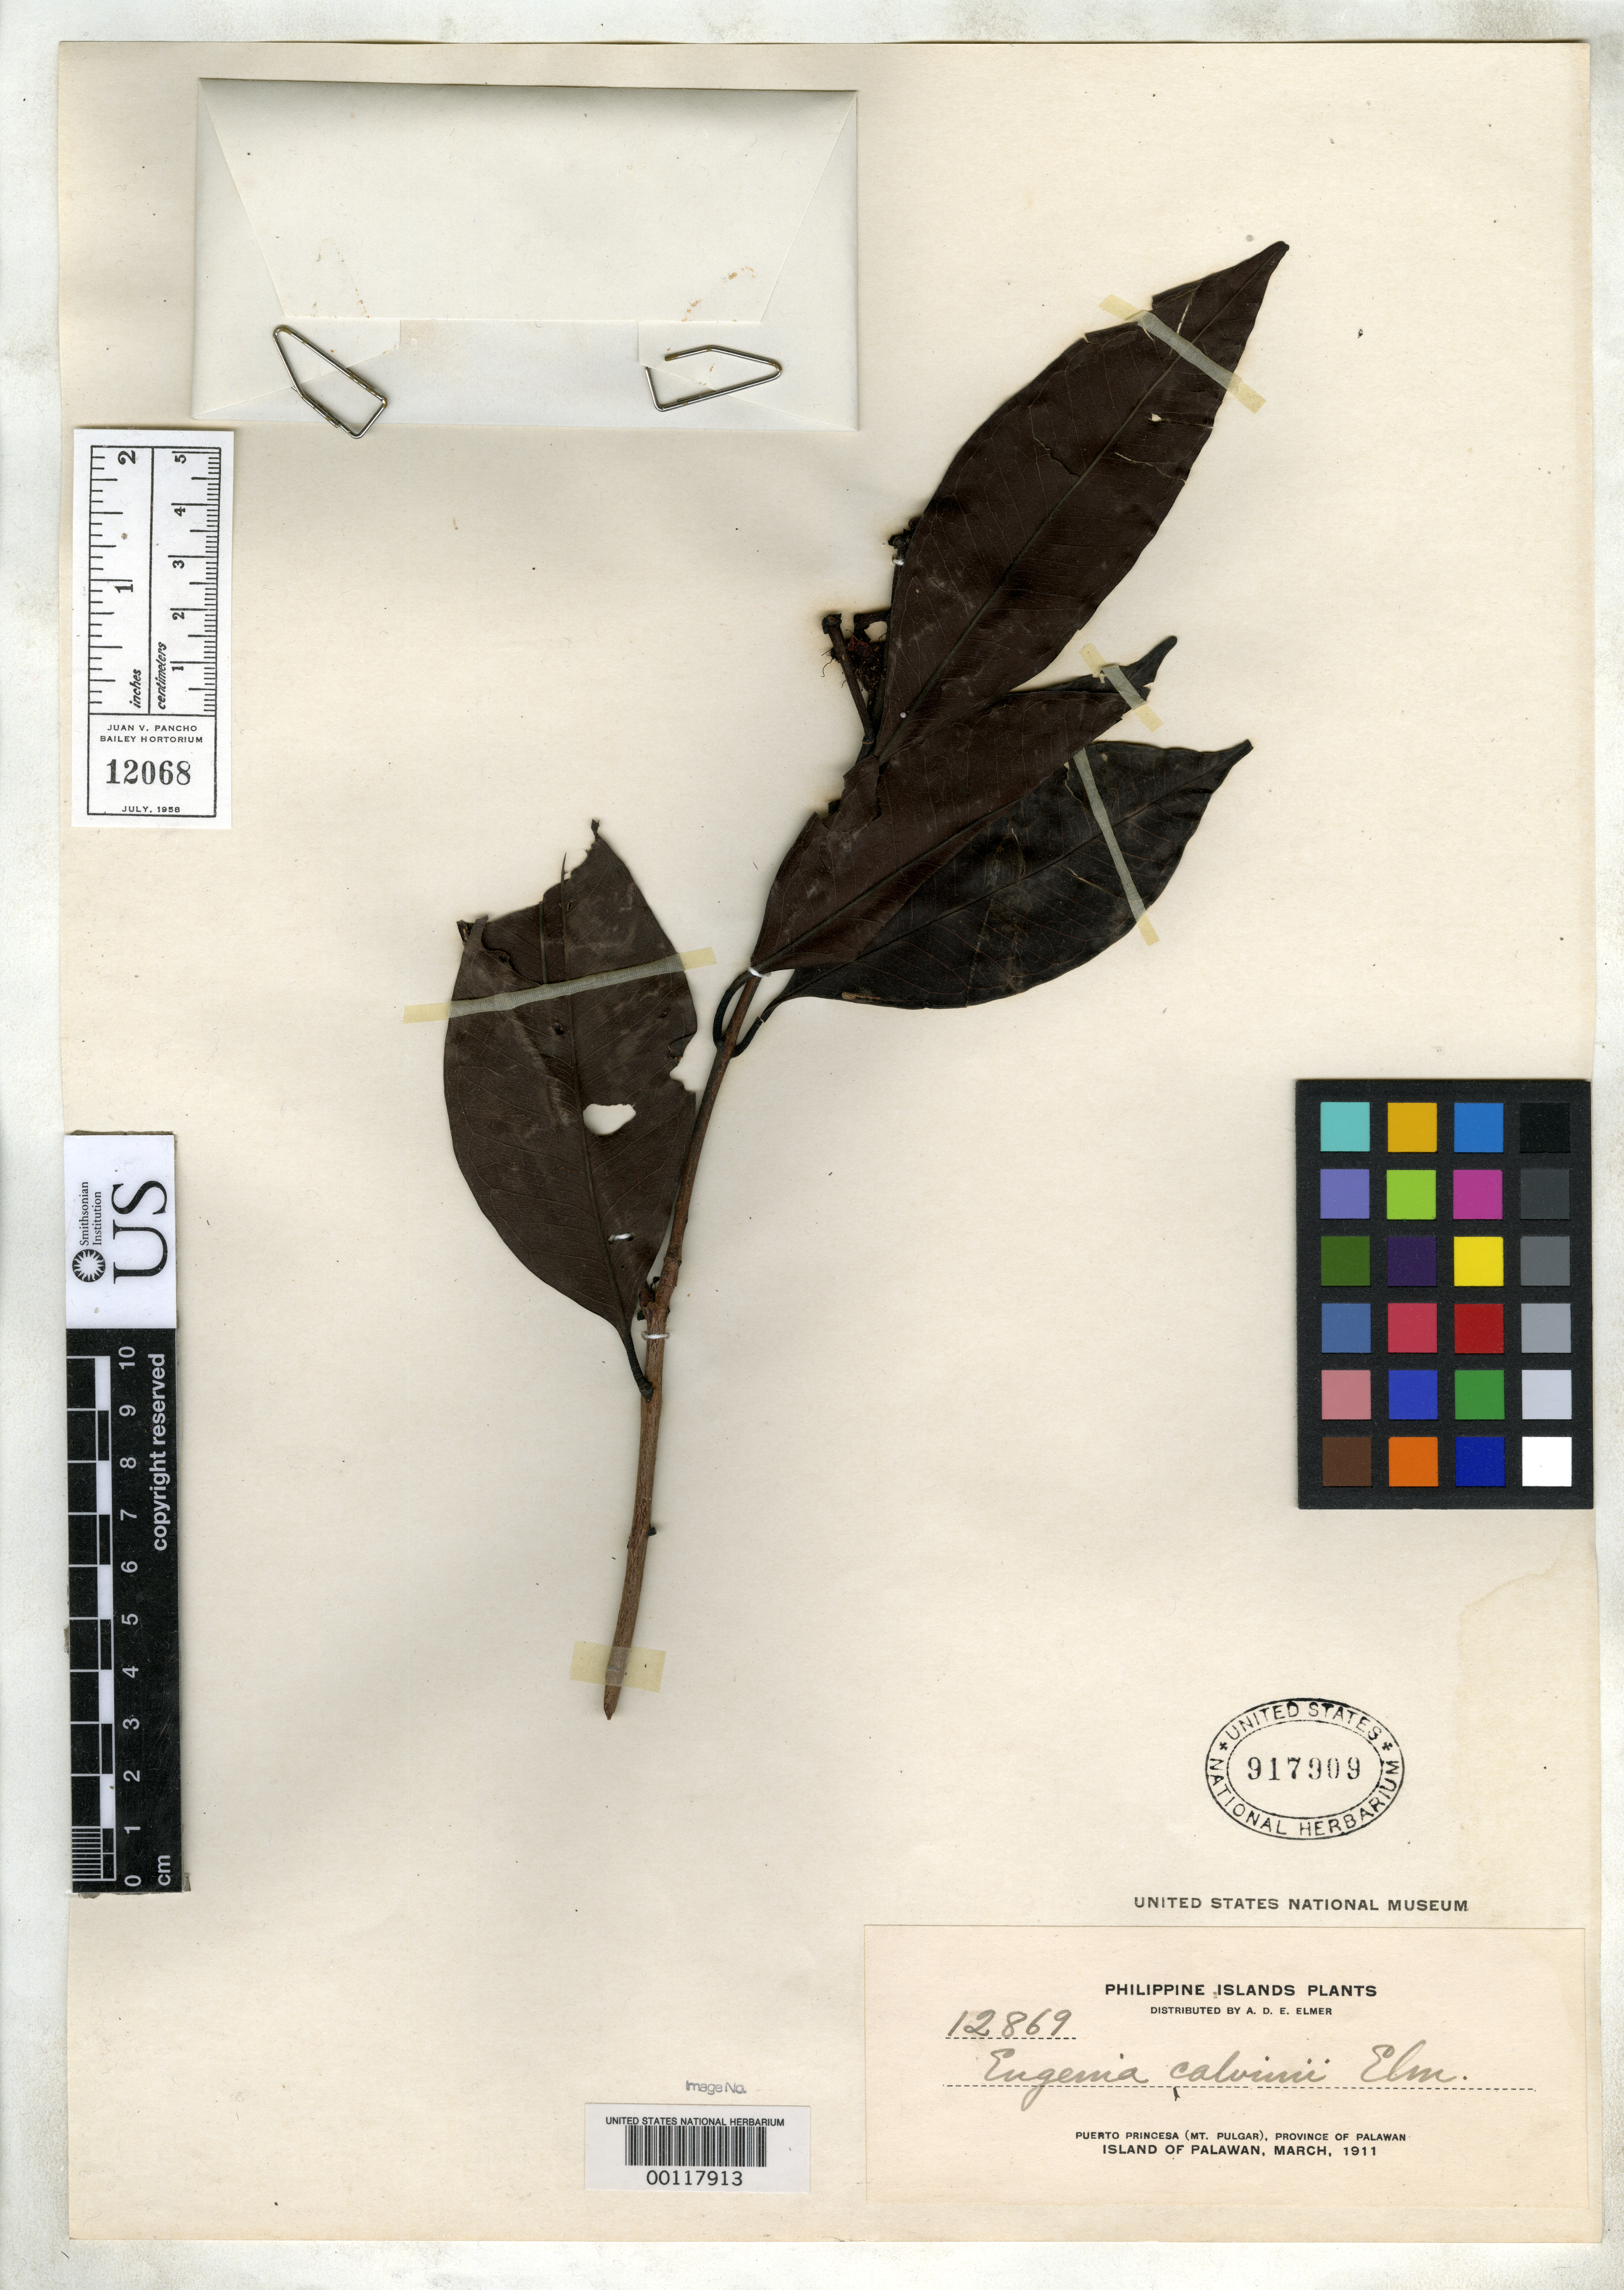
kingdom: Plantae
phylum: Tracheophyta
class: Magnoliopsida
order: Myrtales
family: Myrtaceae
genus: Eugenia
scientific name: Eugenia calvinii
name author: Elmer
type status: Isotype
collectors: A. D. E. Elmer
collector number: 12869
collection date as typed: Mar 1911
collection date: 1911-03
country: Philippines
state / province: Mimaropa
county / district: Palawan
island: Palawan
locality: Puerto Princesa (Mt. Pulgar).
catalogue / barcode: US 917909